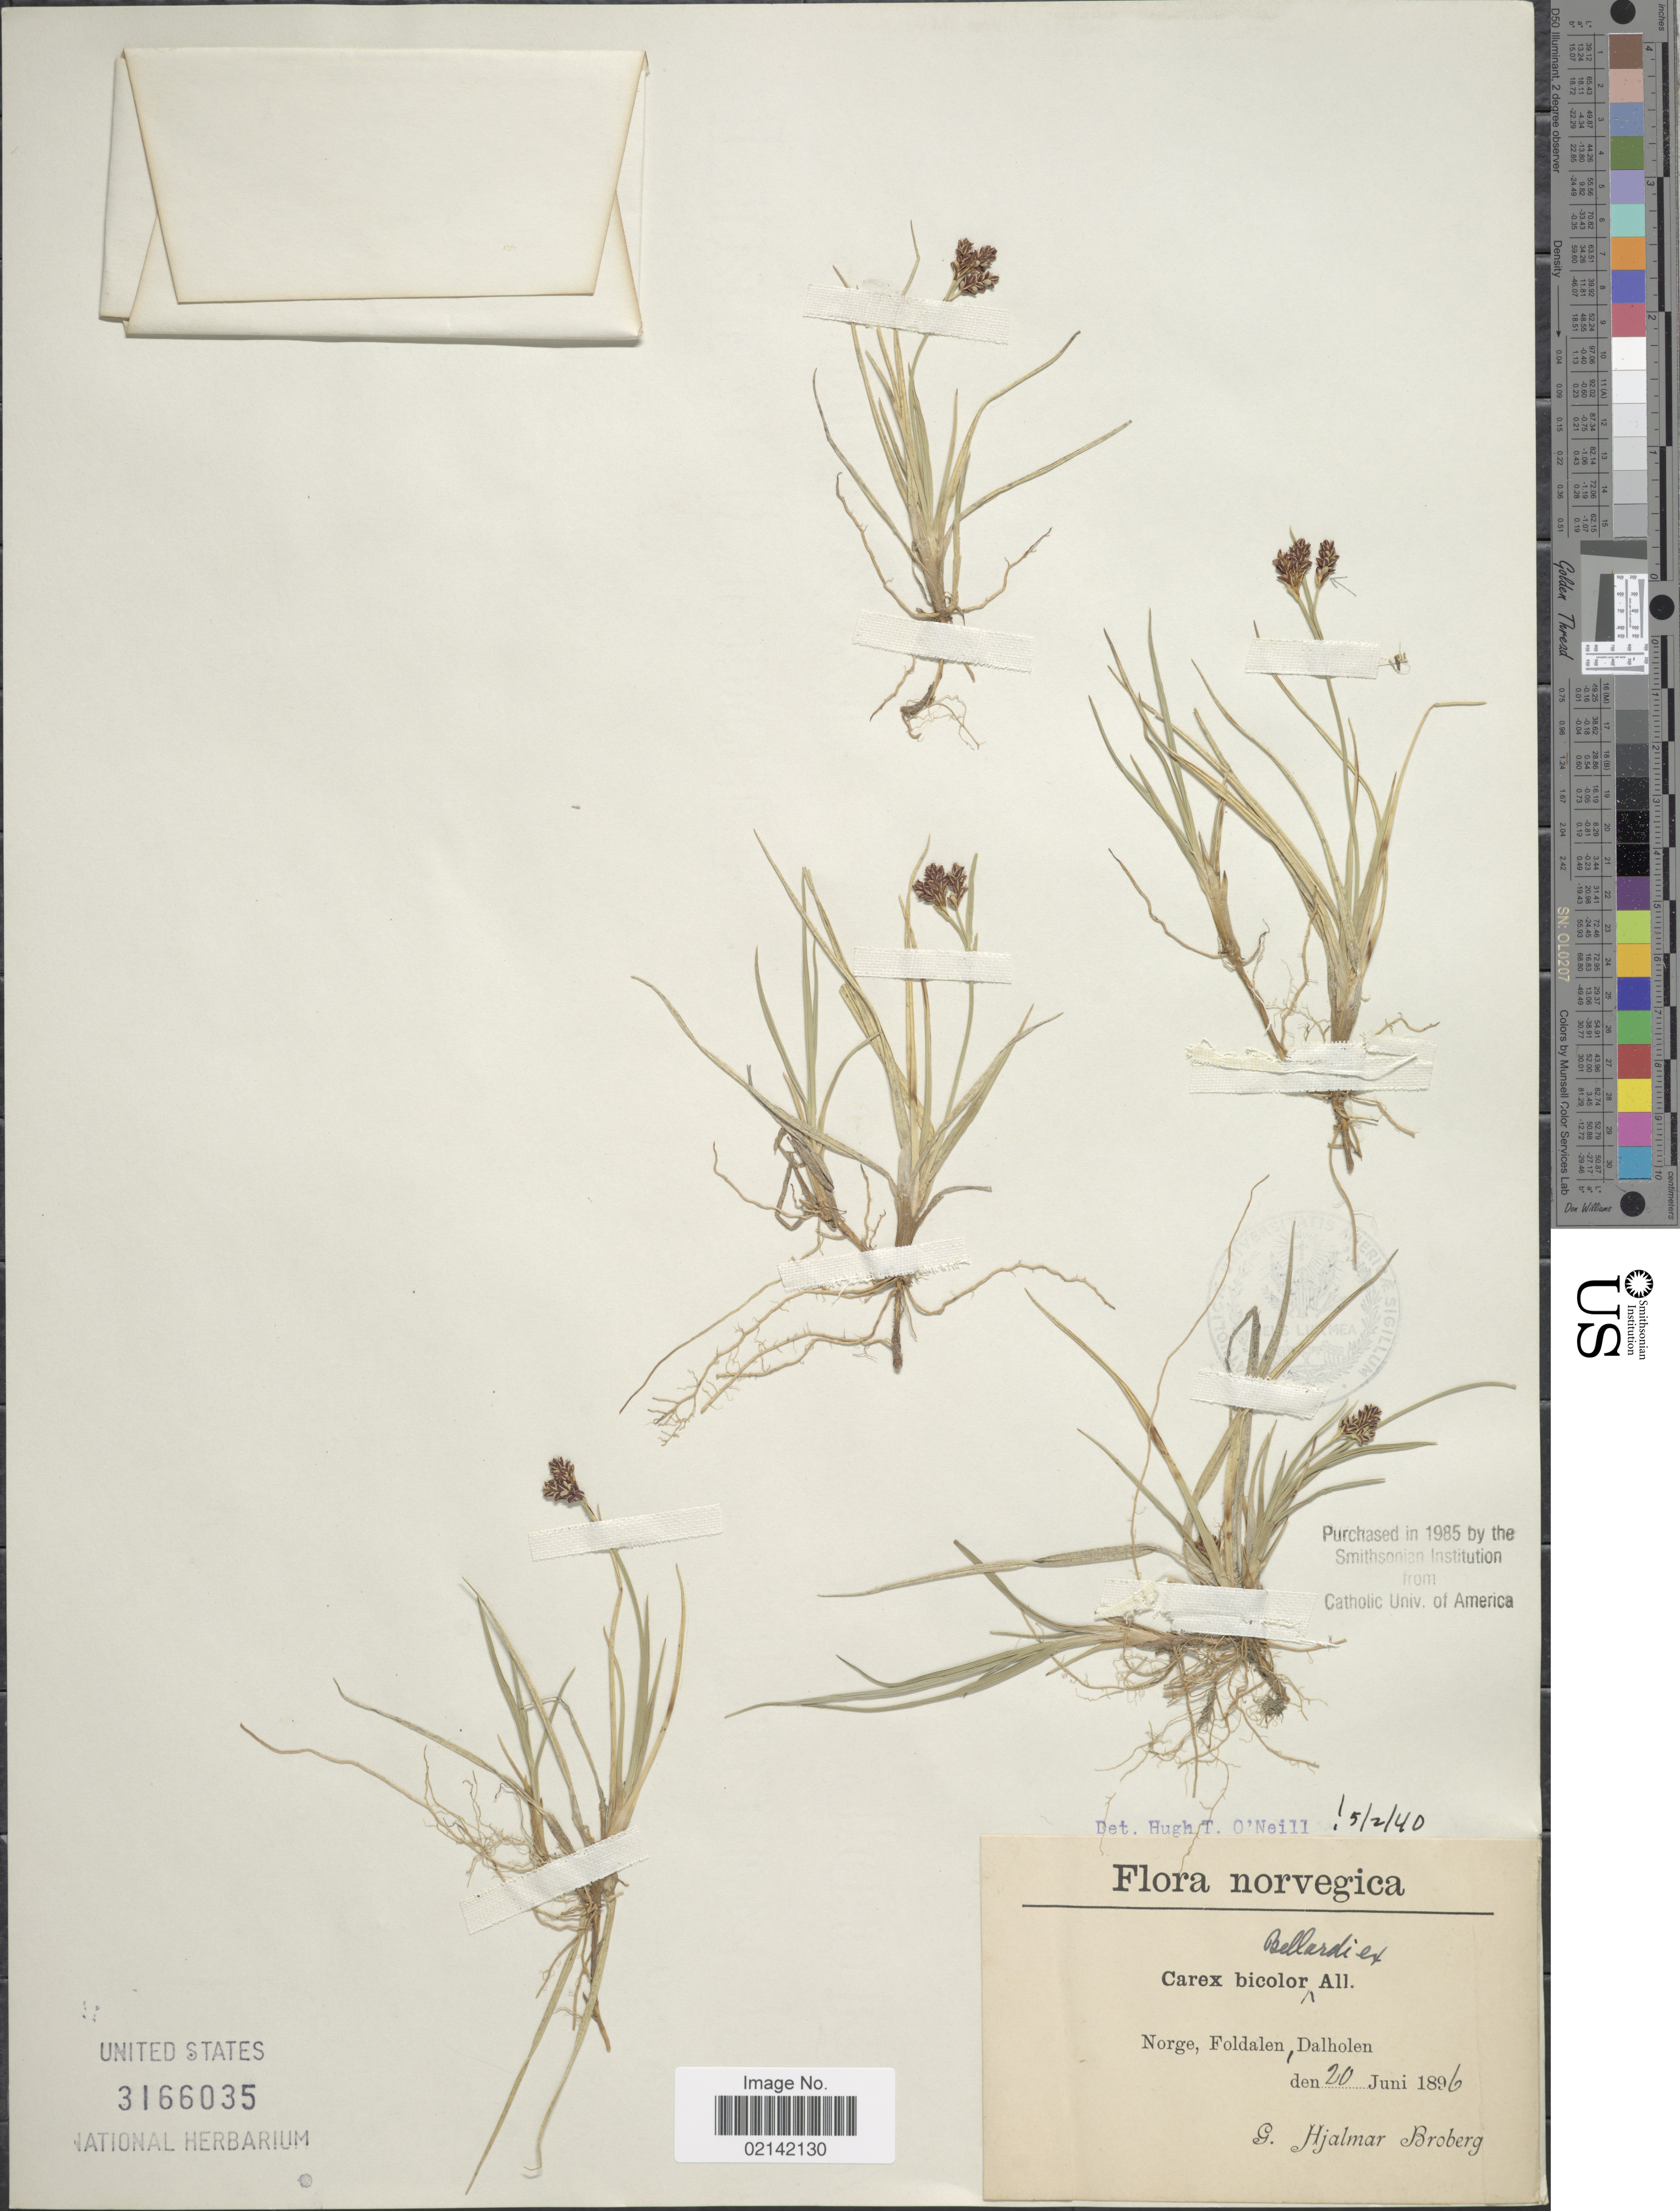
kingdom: Plantae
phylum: Tracheophyta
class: Liliopsida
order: Poales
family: Cyperaceae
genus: Carex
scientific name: Carex bicolor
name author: Bellardi ex All.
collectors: G. Broberg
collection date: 1896-06-20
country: Norway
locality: Norvegica, Norge, Foldalen, Dalholen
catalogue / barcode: US 3166035